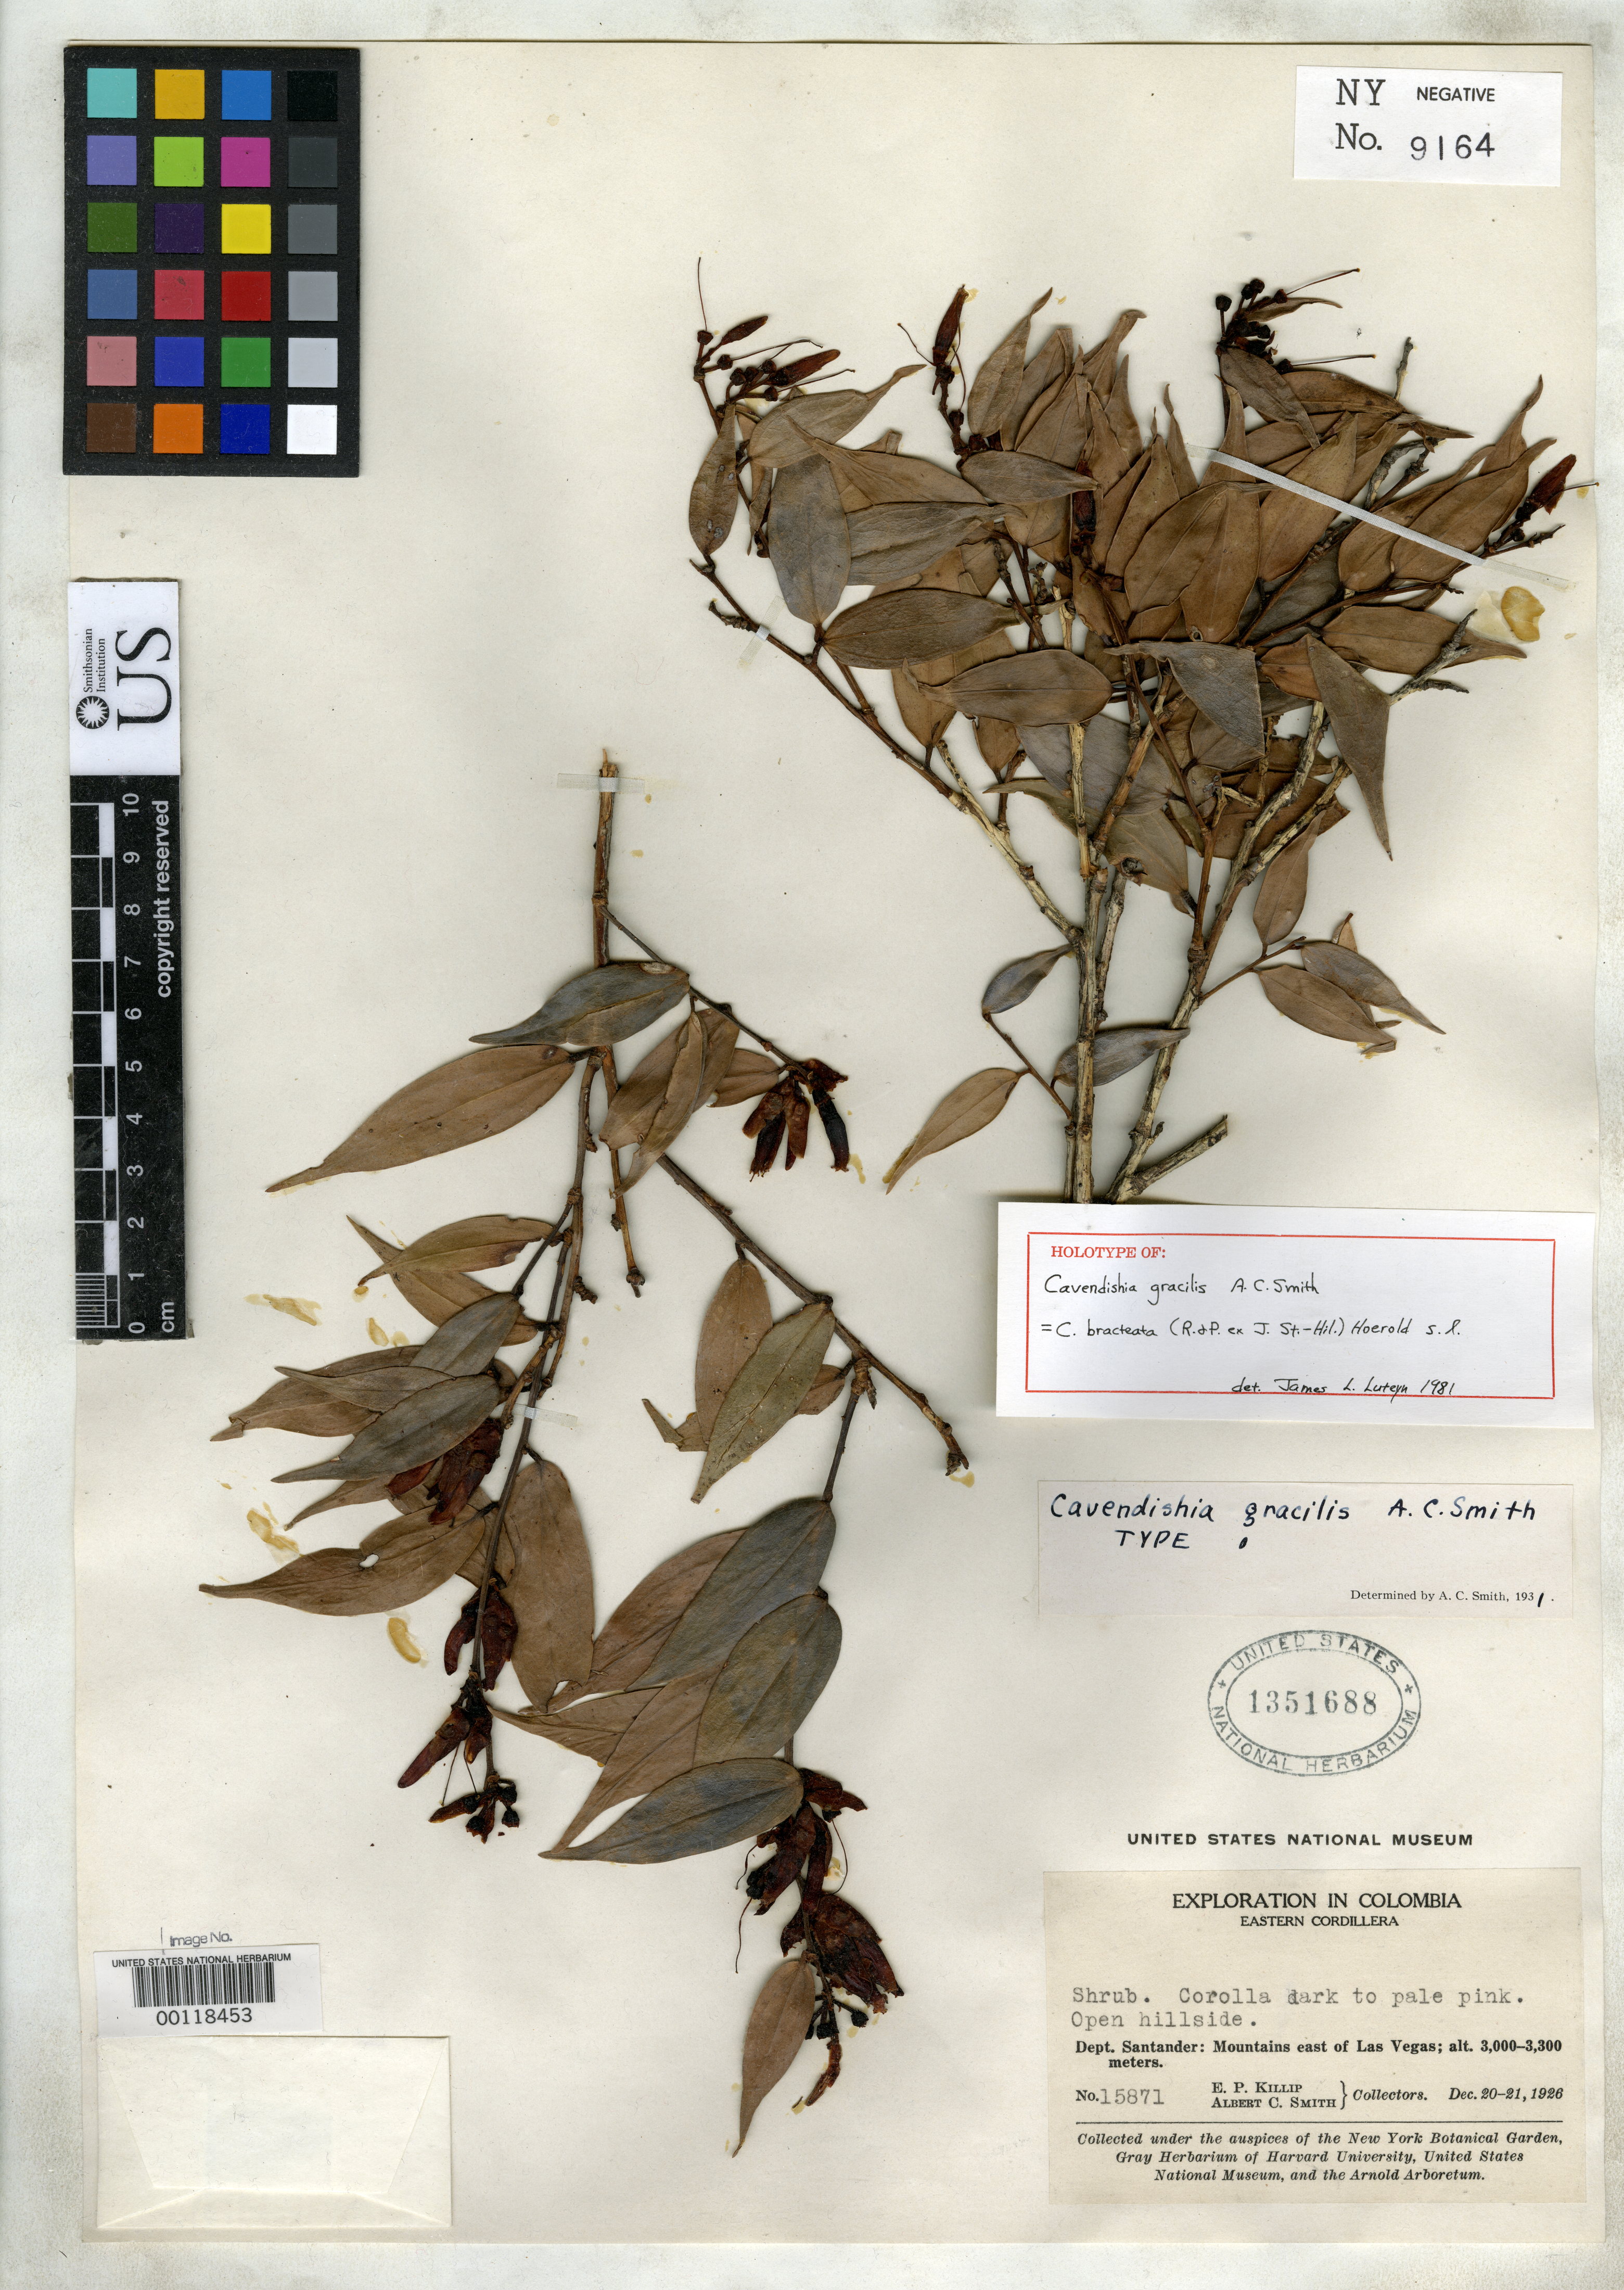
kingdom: Plantae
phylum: Tracheophyta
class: Magnoliopsida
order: Ericales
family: Ericaceae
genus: Cavendishia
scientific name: Cavendishia gracilis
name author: A.C. Sm.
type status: Holotype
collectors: E. P. Killip & A. C. Smith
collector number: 15871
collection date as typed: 21 Dec 1926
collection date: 1926-12-21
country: Colombia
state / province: Santander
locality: Mountains E of Las Vegas, eastern Cordillera.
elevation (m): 3000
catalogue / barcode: US 1351688